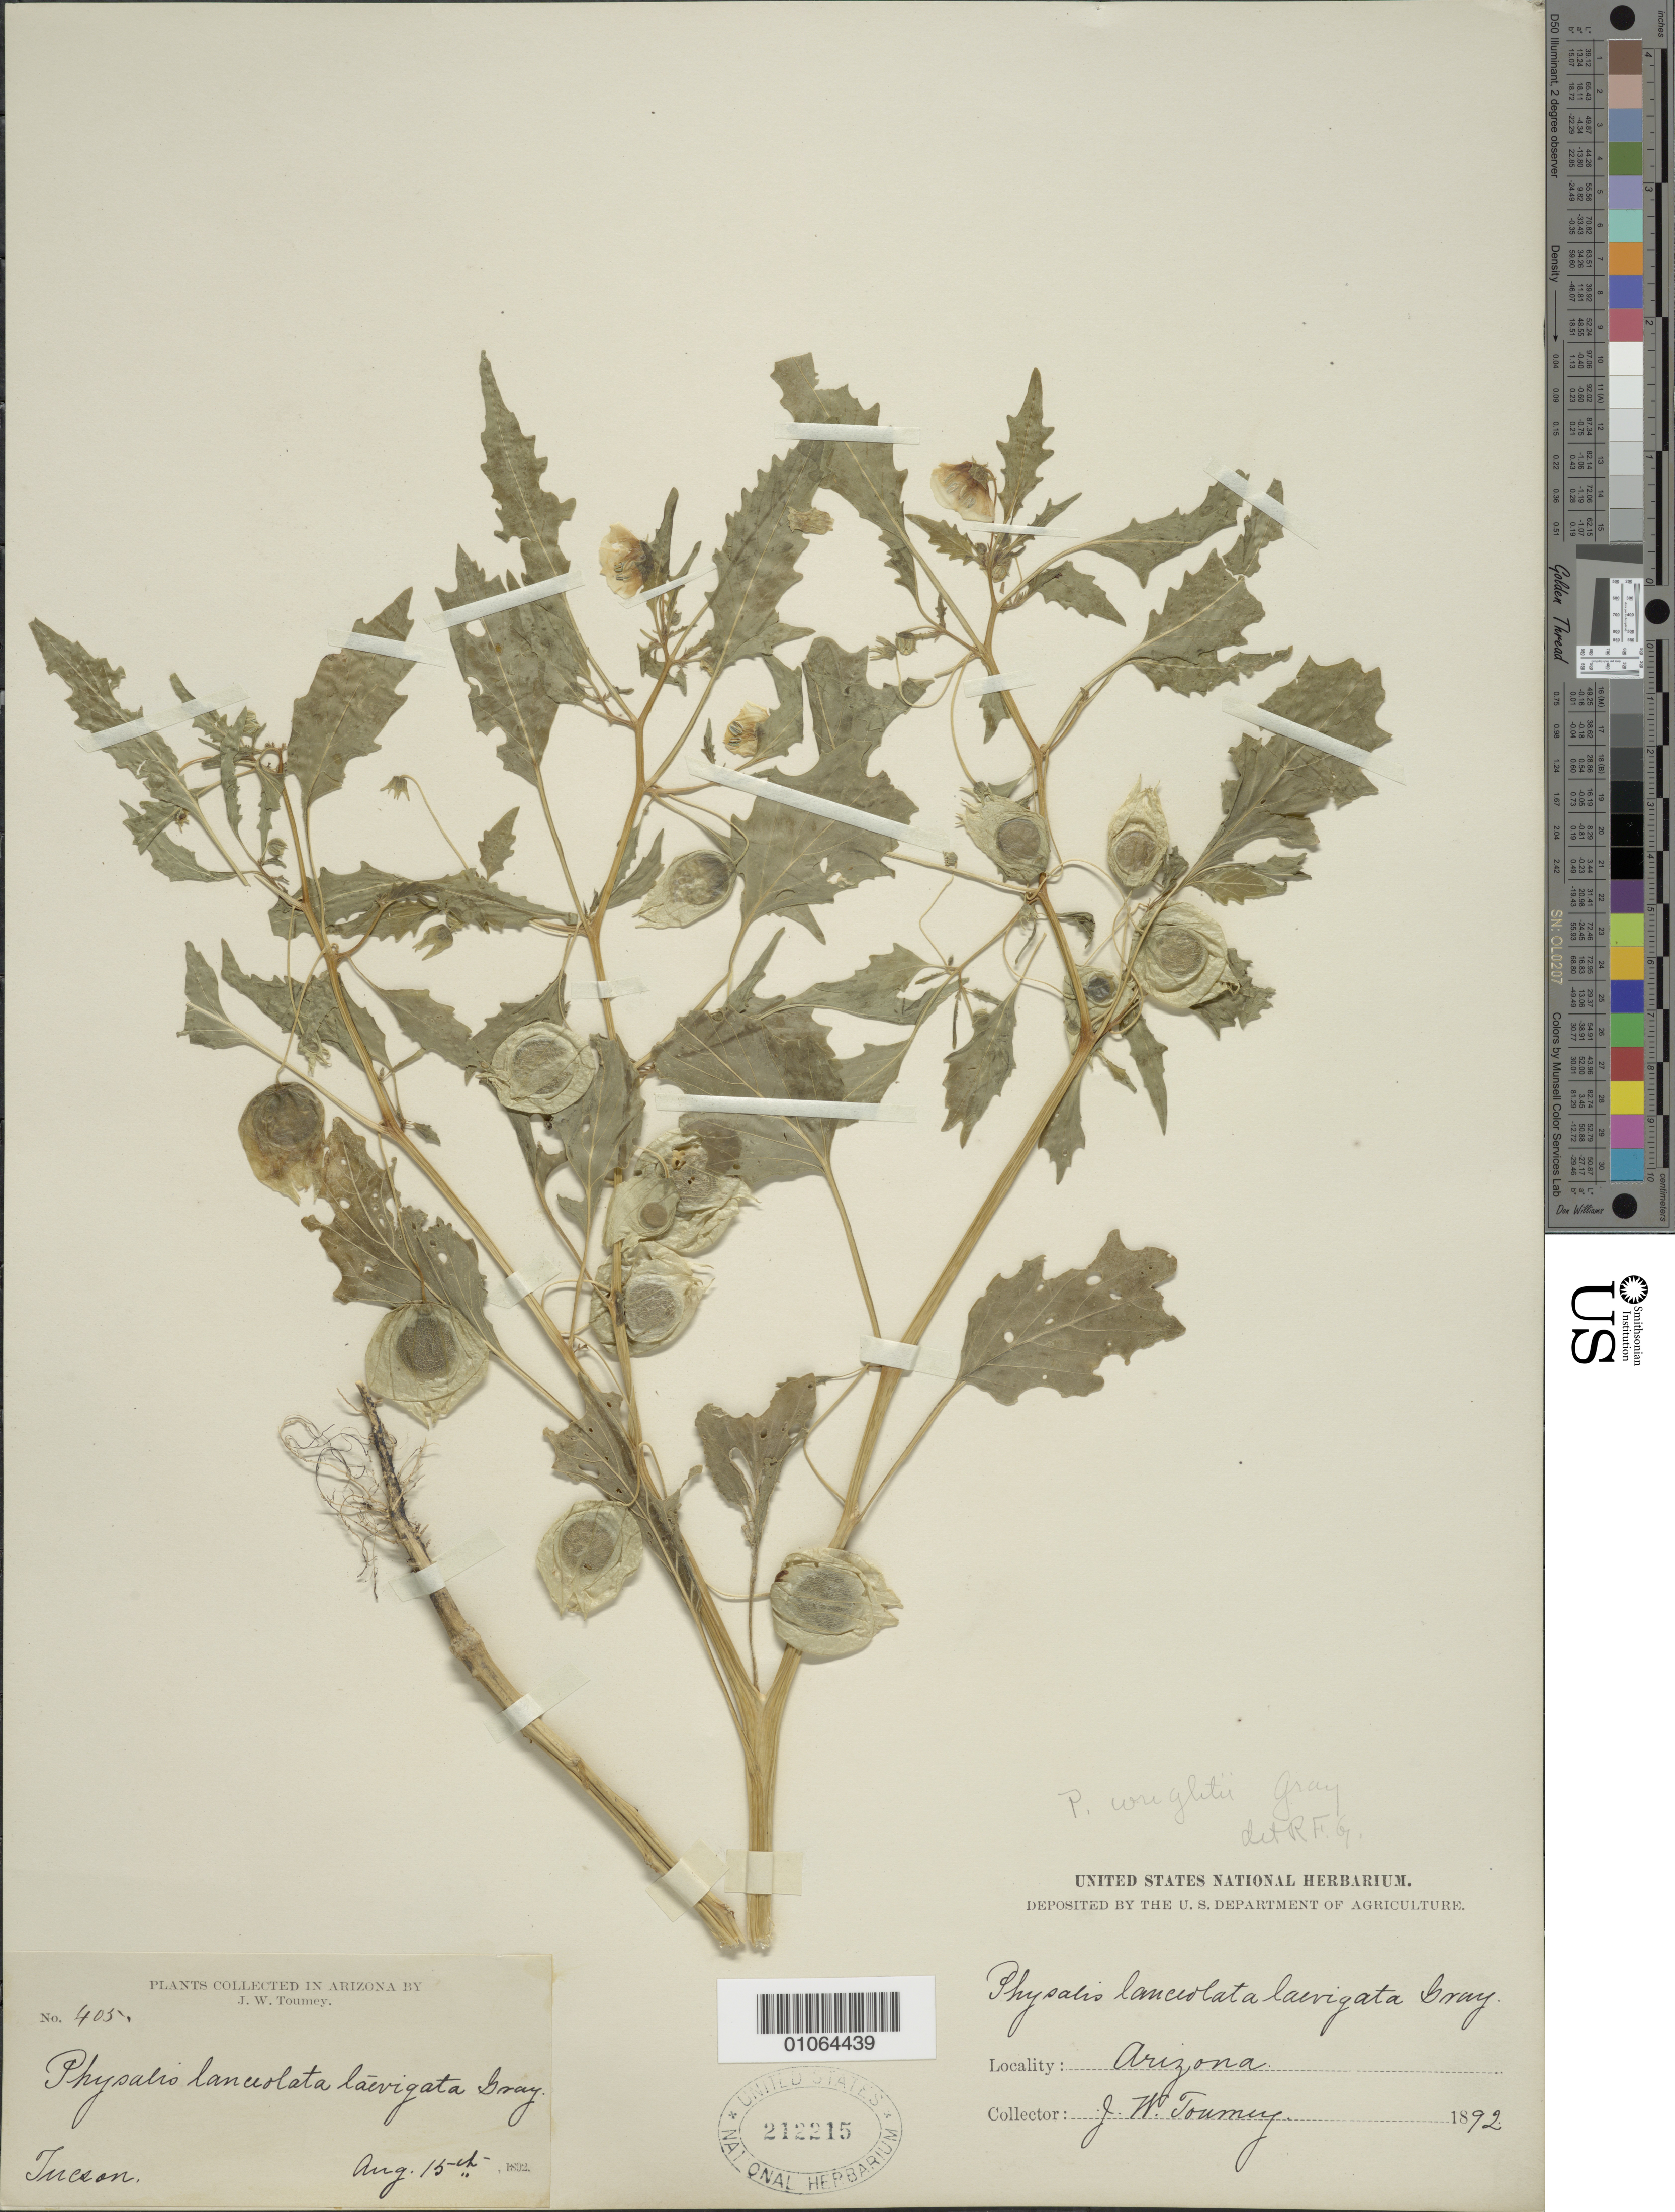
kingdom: Plantae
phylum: Tracheophyta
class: Magnoliopsida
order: Solanales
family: Solanaceae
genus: Physalis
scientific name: Physalis acutifolia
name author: (Miers) Sandwith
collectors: J. W. Toumey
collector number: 405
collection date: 1892-08-15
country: United States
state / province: Arizona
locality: Tucson.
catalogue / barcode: US 212215